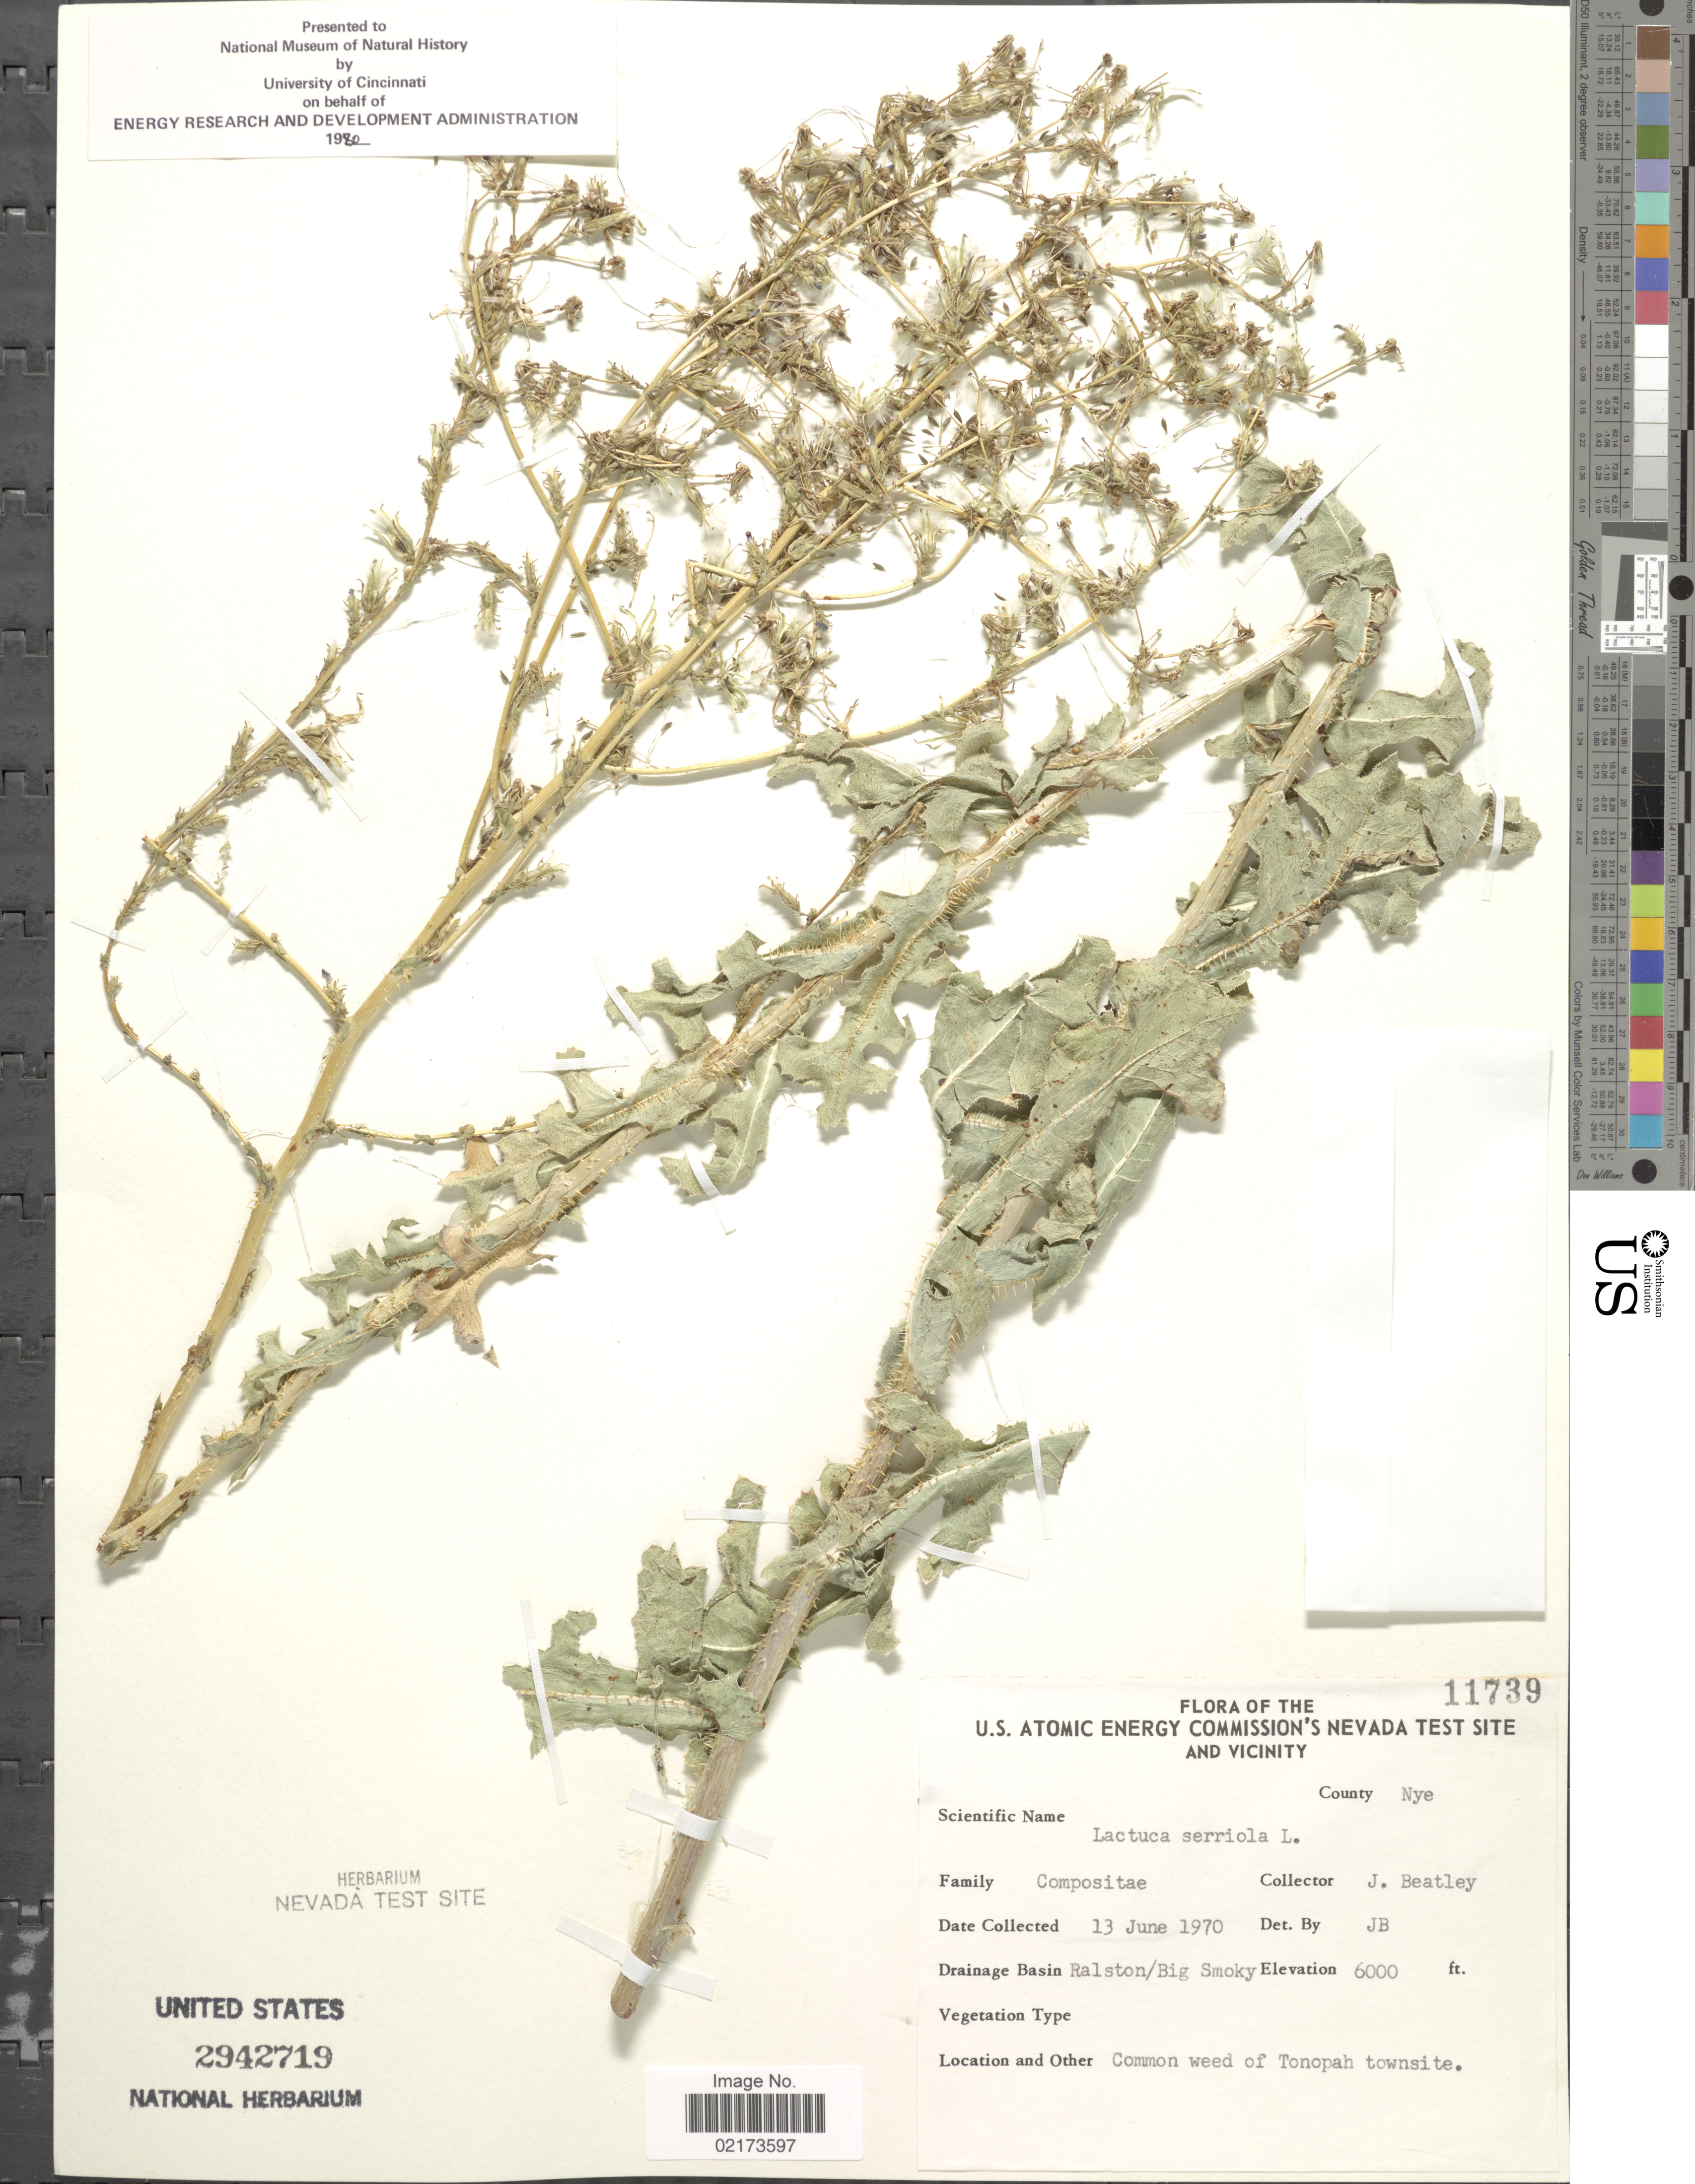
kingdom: Plantae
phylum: Tracheophyta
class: Magnoliopsida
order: Asterales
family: Asteraceae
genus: Lactuca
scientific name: Lactuca serriola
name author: L.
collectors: J. C. Beatley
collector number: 11739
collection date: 1970-06-13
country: United States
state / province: Nevada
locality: U. S. Atomic Energy Commission's Nevada Test Site and Vicinity, County Nye, Ralston/ Big Smoky, Tonopah townsite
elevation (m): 1829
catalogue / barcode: US 2942719